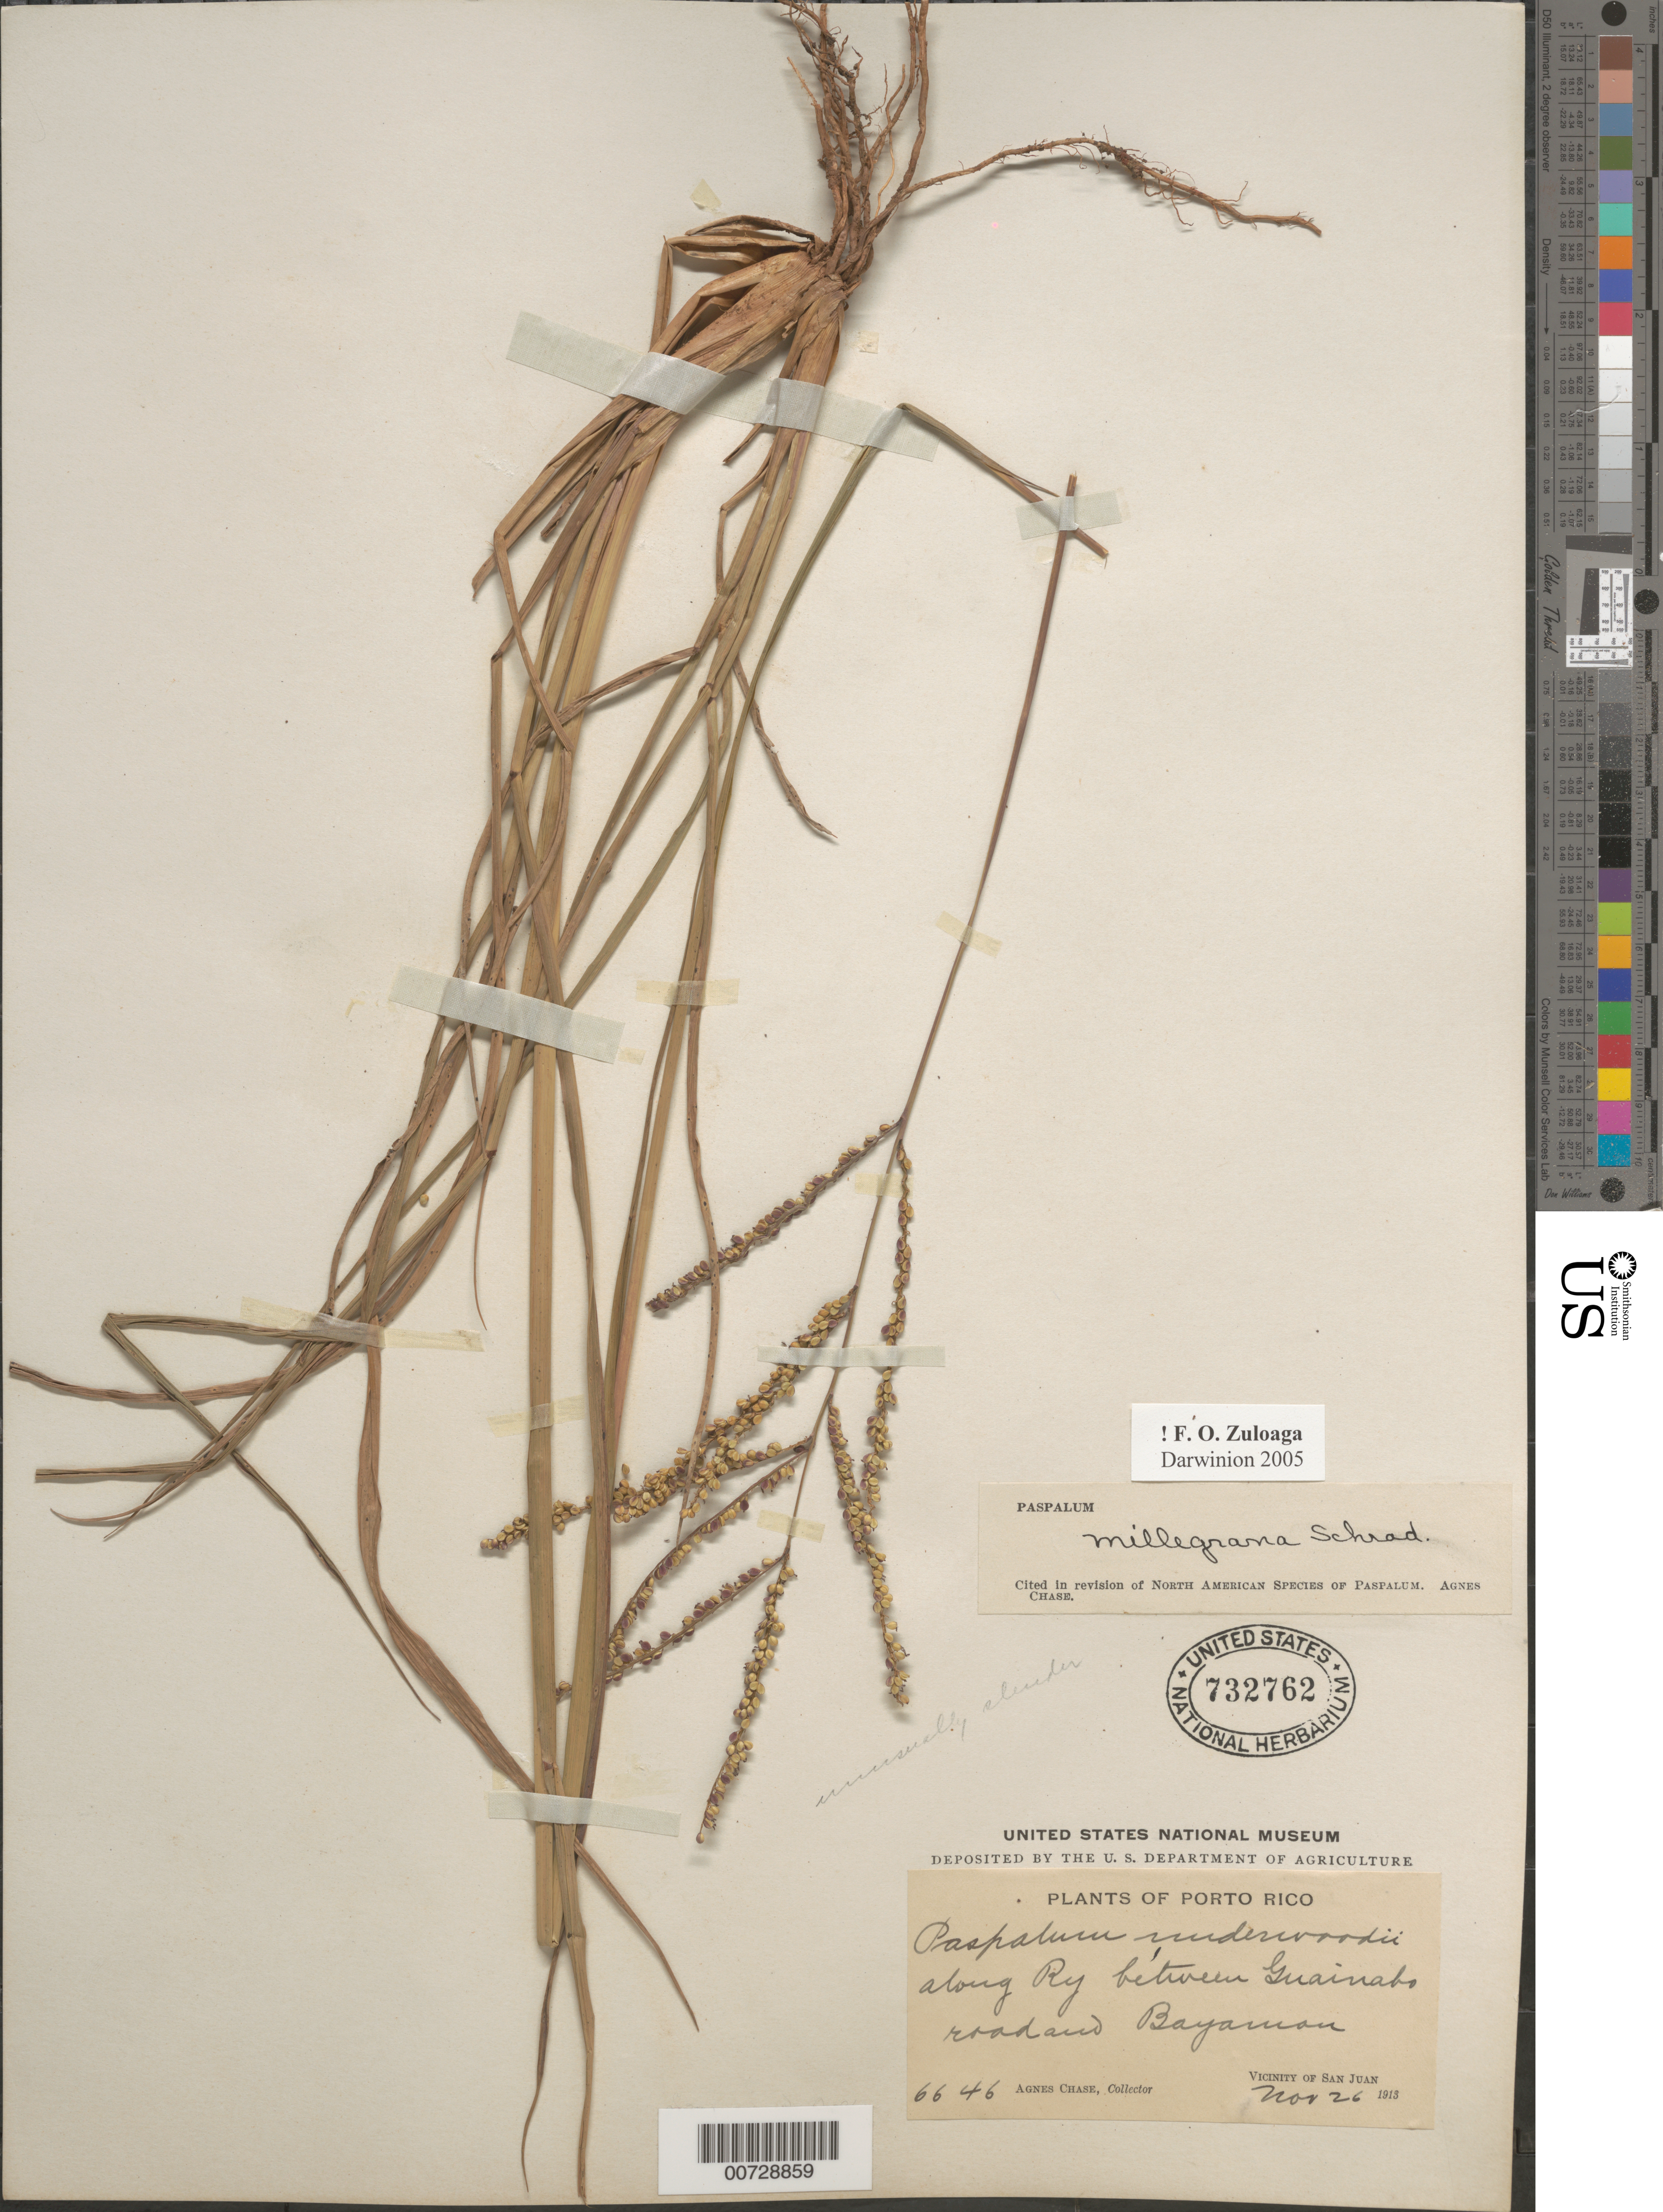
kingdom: Plantae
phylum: Tracheophyta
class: Liliopsida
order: Poales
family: Poaceae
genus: Paspalum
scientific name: Paspalum millegrana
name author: Schrad.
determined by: Chase, [M.] Agnes, (US)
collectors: A. Chase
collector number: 6646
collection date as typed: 26 Nov 1913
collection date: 1913-11-26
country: Puerto Rico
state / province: Bayamón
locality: San Juan, vic of; along Ry btw Guainabo road and Bayamon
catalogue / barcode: US 732762